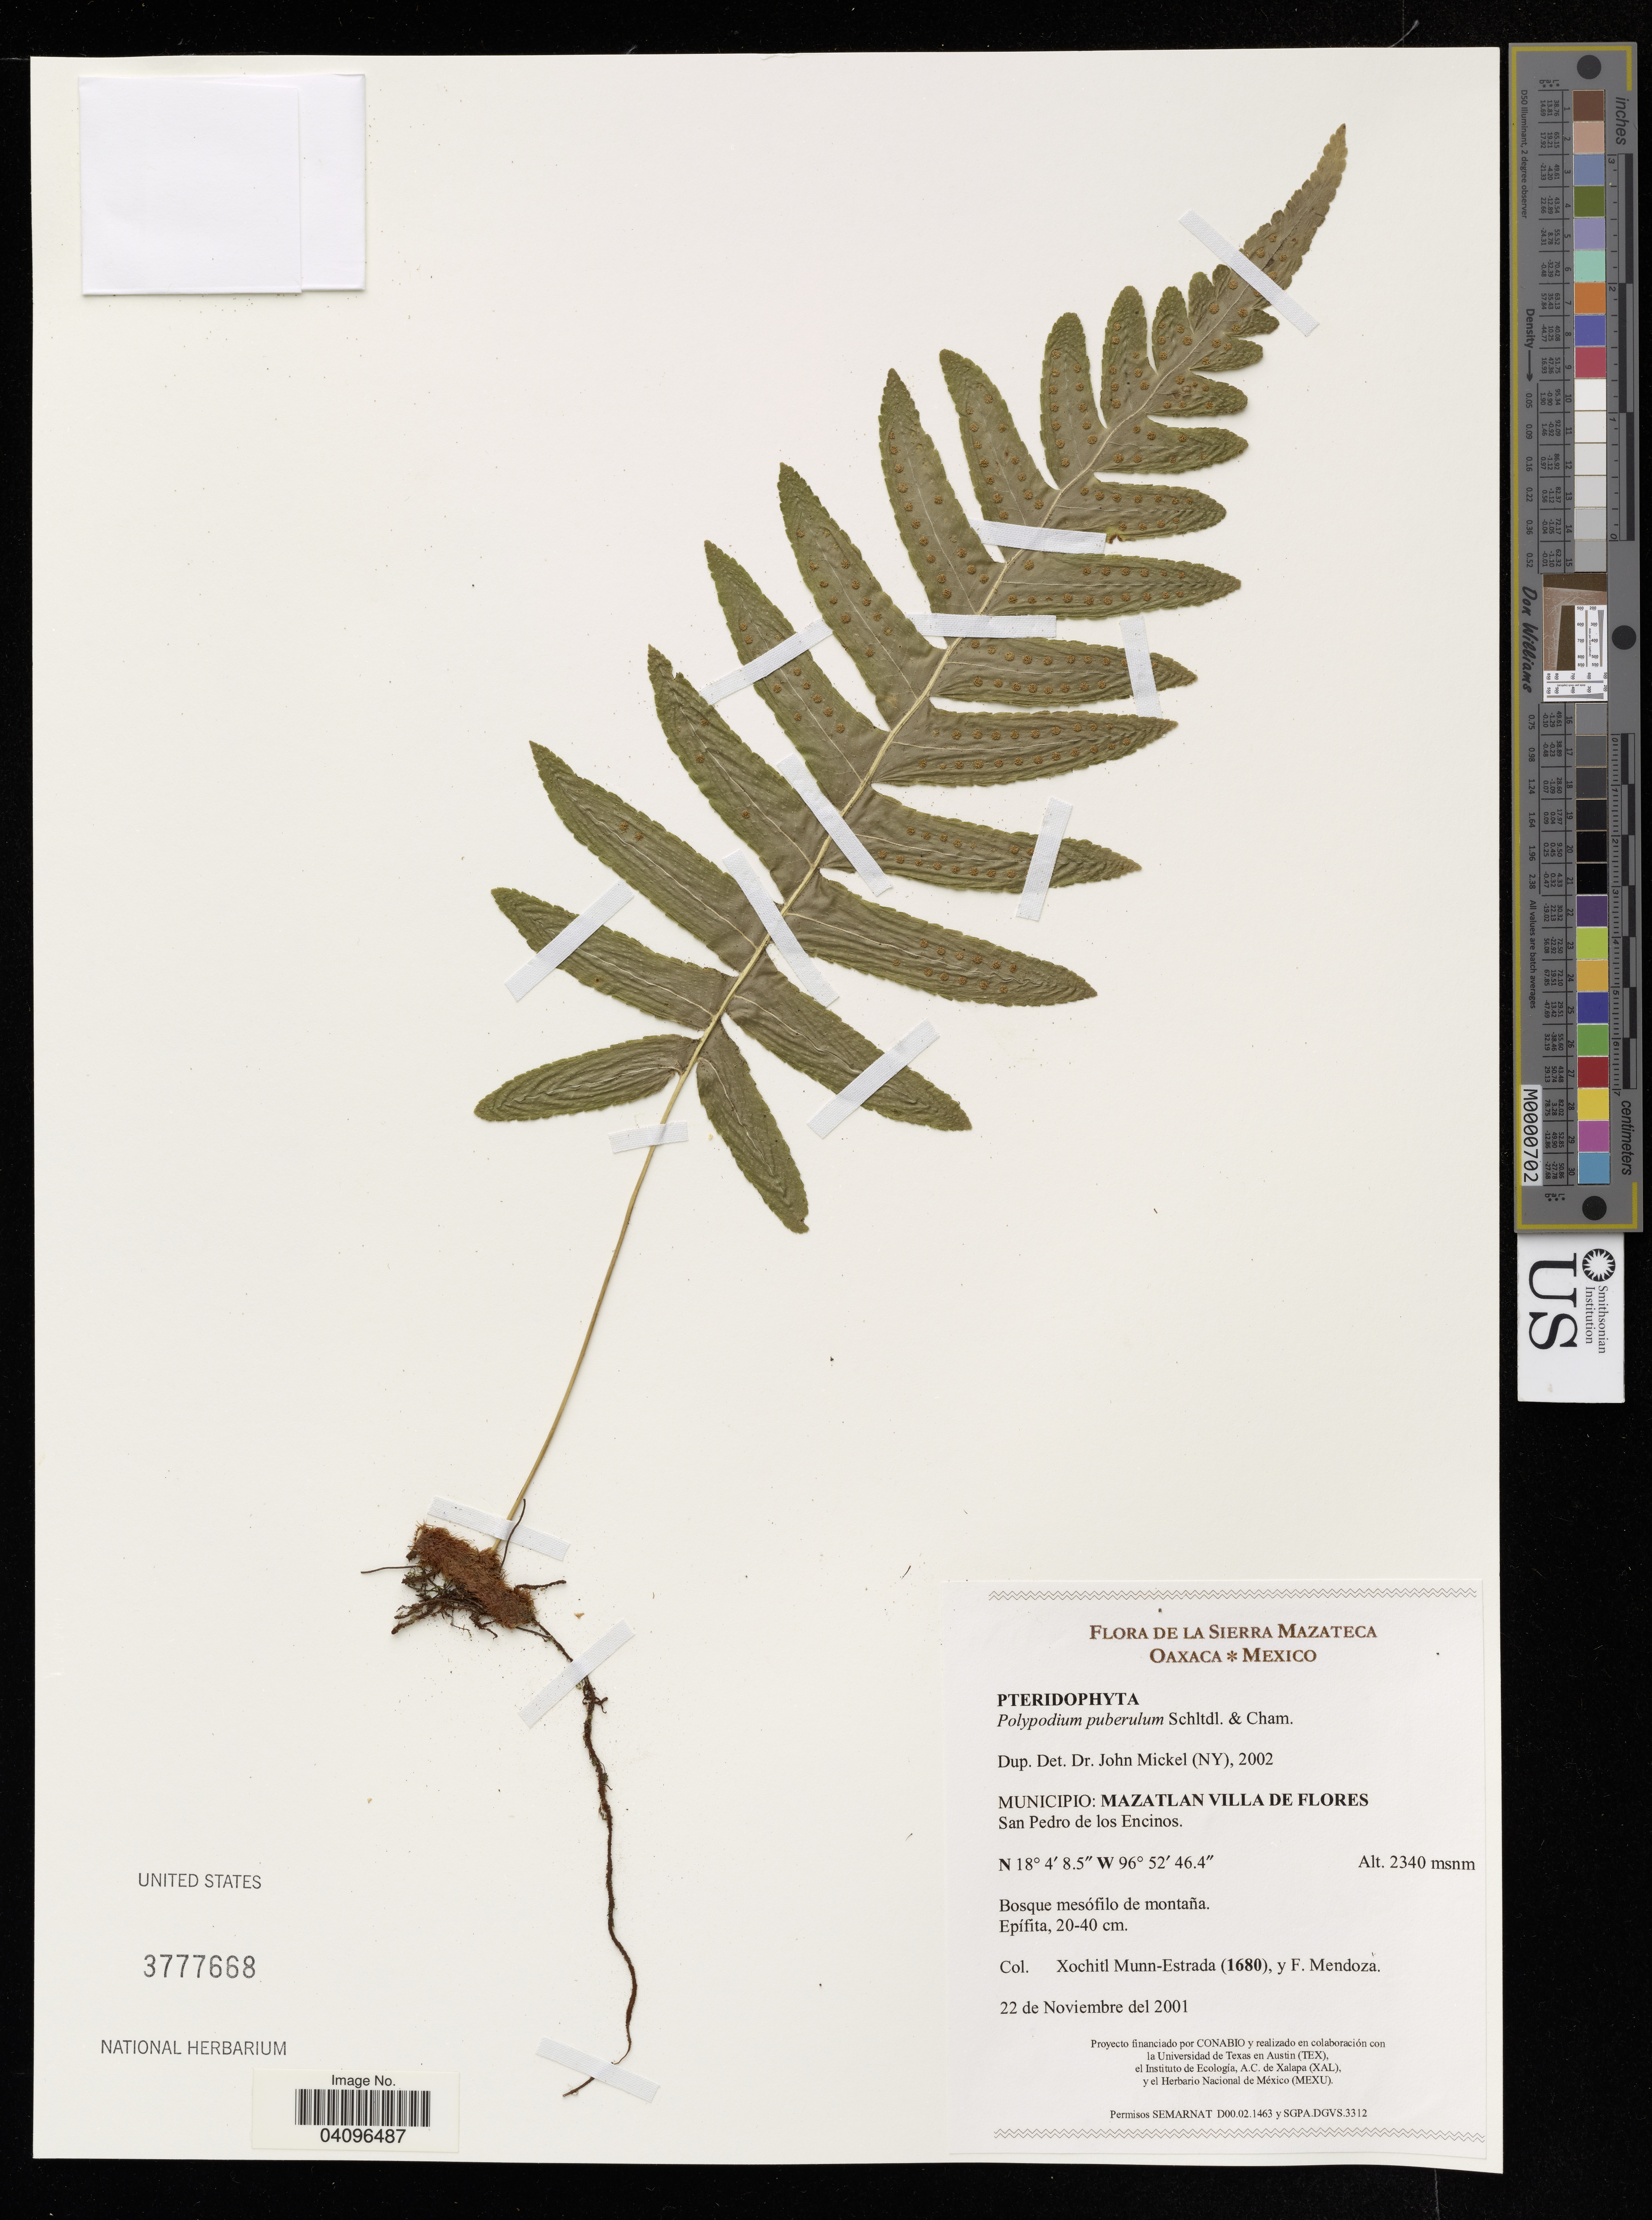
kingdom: Plantae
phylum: Tracheophyta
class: Polypodiopsida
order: Polypodiales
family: Polypodiaceae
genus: Polypodium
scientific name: Polypodium puberulum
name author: Schltdl. & Cham.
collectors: X. Munn-Estrada & F. Mendoza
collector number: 1680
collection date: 2001-11-22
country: Mexico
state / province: Oaxaca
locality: La Sierra Mazateca. Municipio: Mazatlan Villa de Flores. San Pedro de los Encinos.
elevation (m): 2340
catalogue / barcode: US 3777668